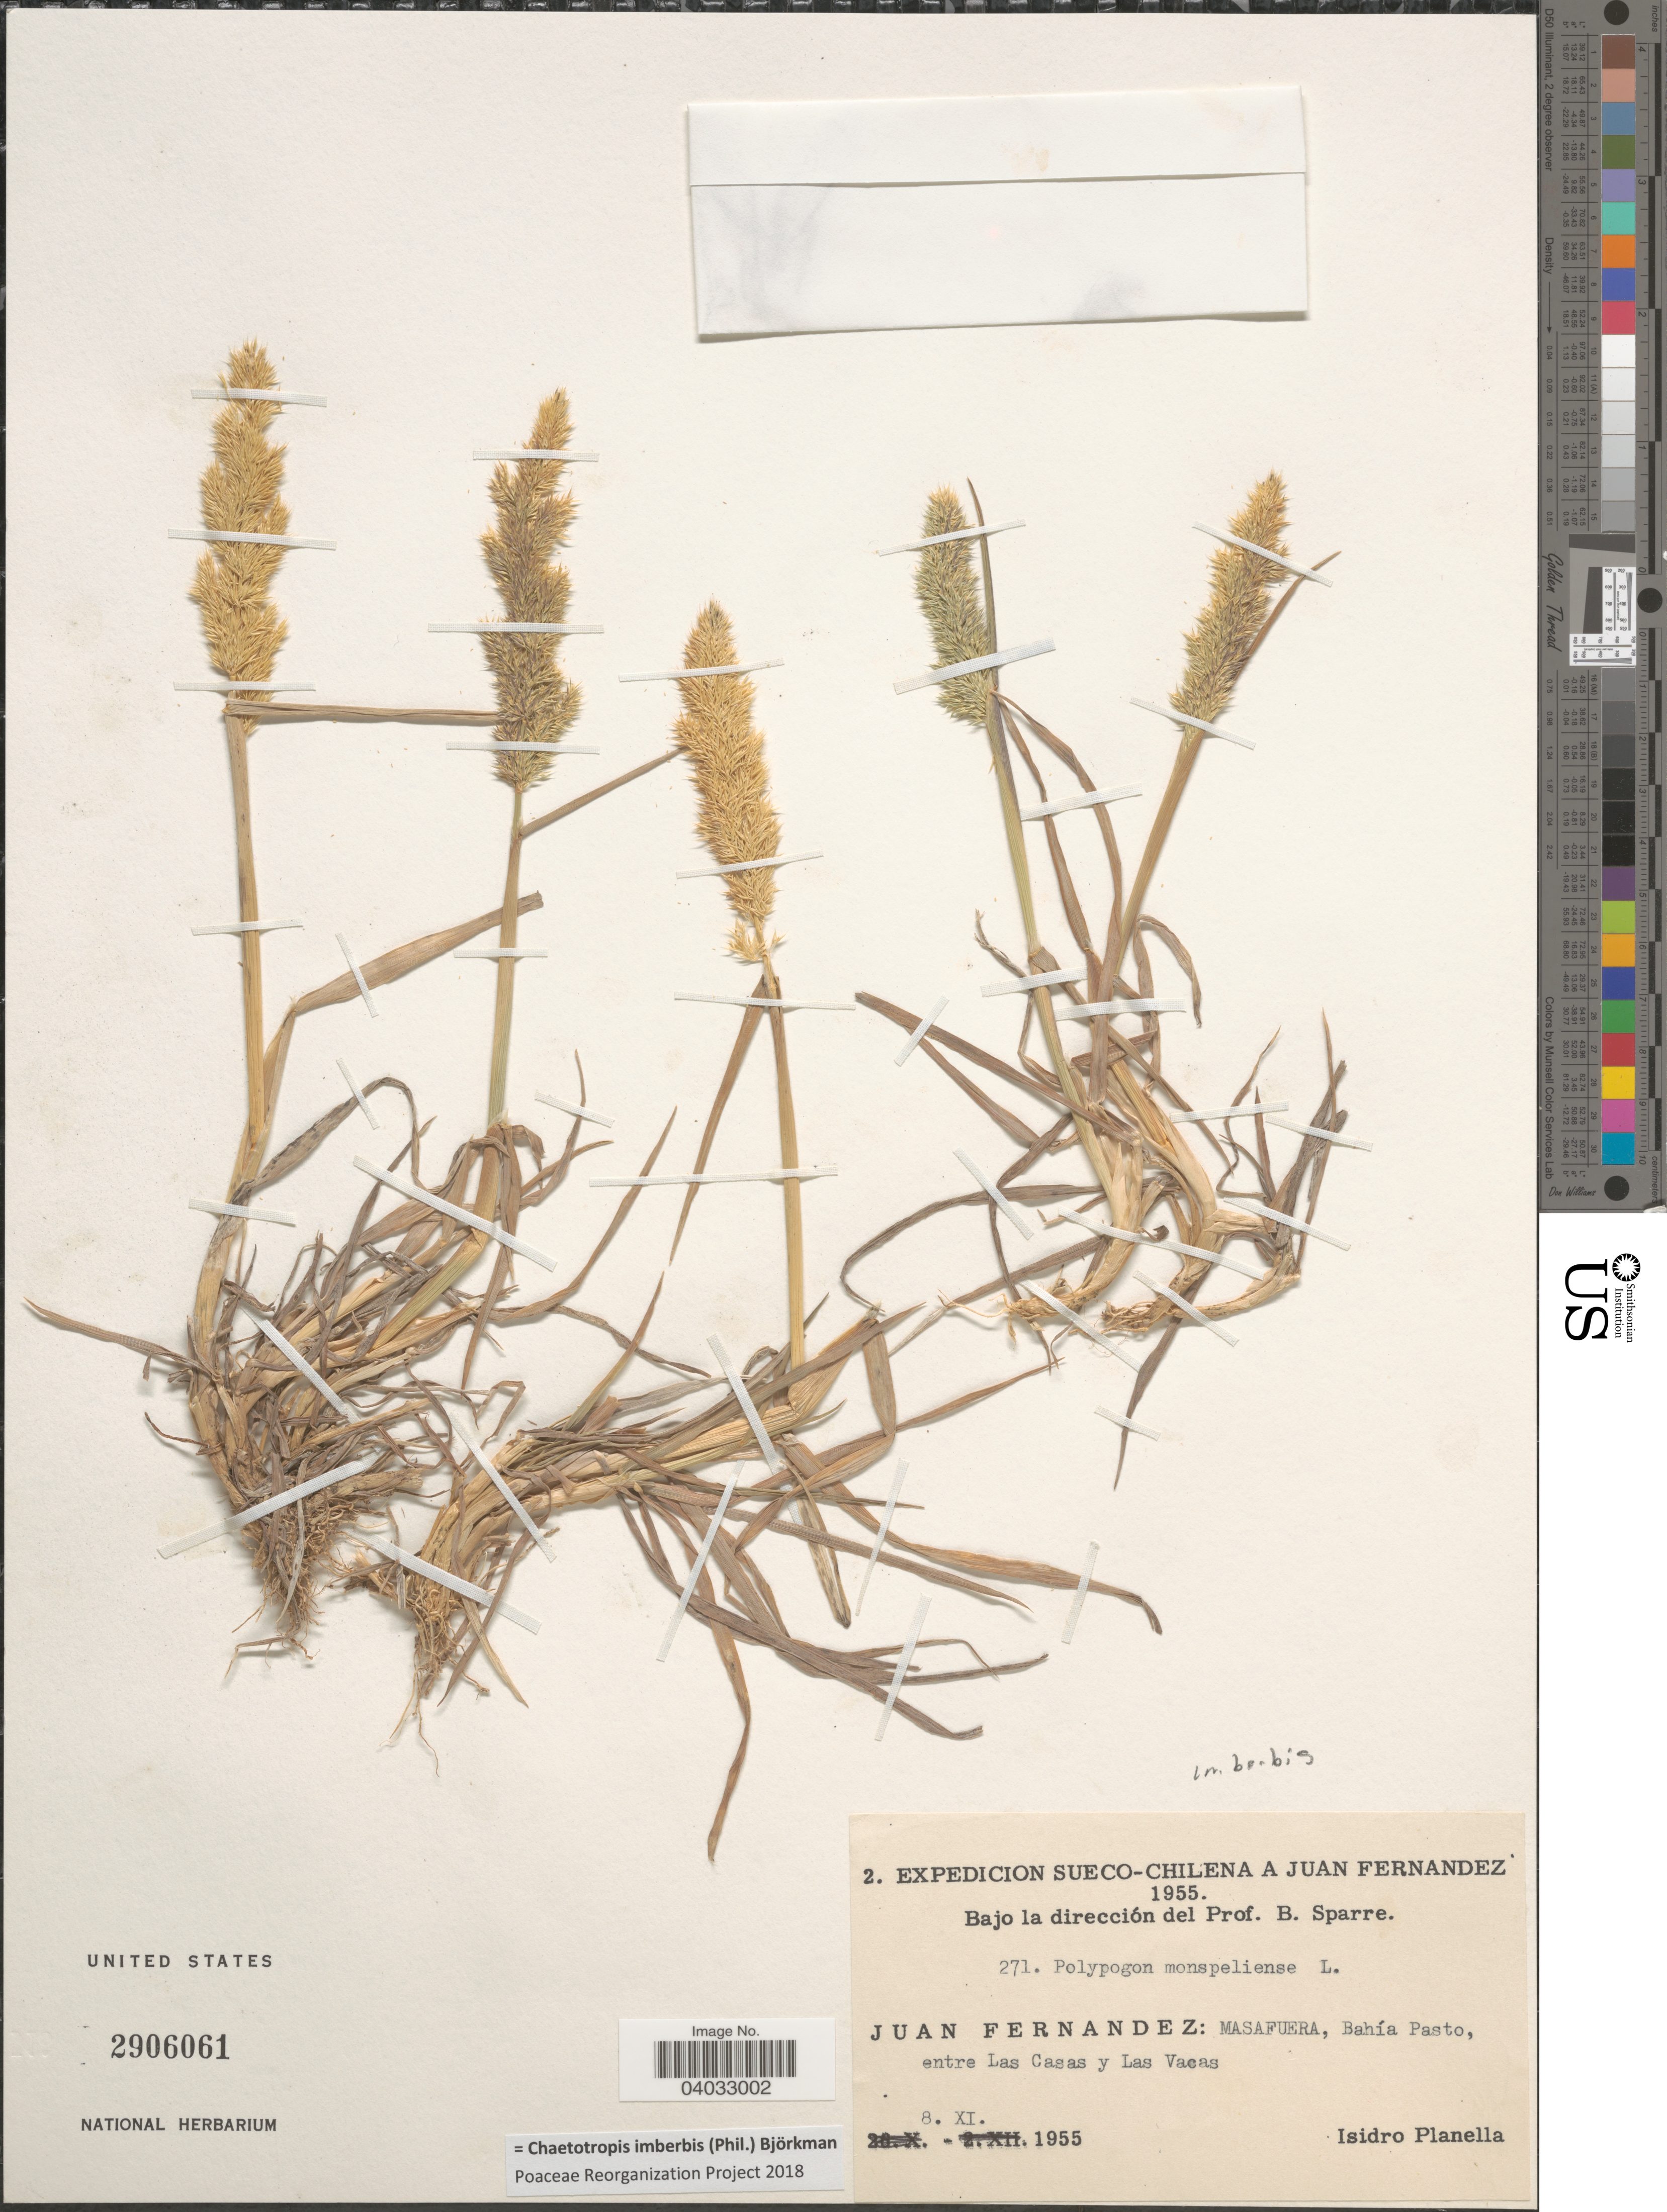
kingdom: Plantae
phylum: Tracheophyta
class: Liliopsida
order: Poales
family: Poaceae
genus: Chaetotropis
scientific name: Chaetotropis imberbis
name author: (Phil.) Björkman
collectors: I. Planella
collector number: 271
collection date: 1955-11-08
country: Chile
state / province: Valparaíso (V)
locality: Juan Fernandez: Masafuera, Bahía Pasto, entre Las Casas y Las Vacas.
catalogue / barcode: US 2906061